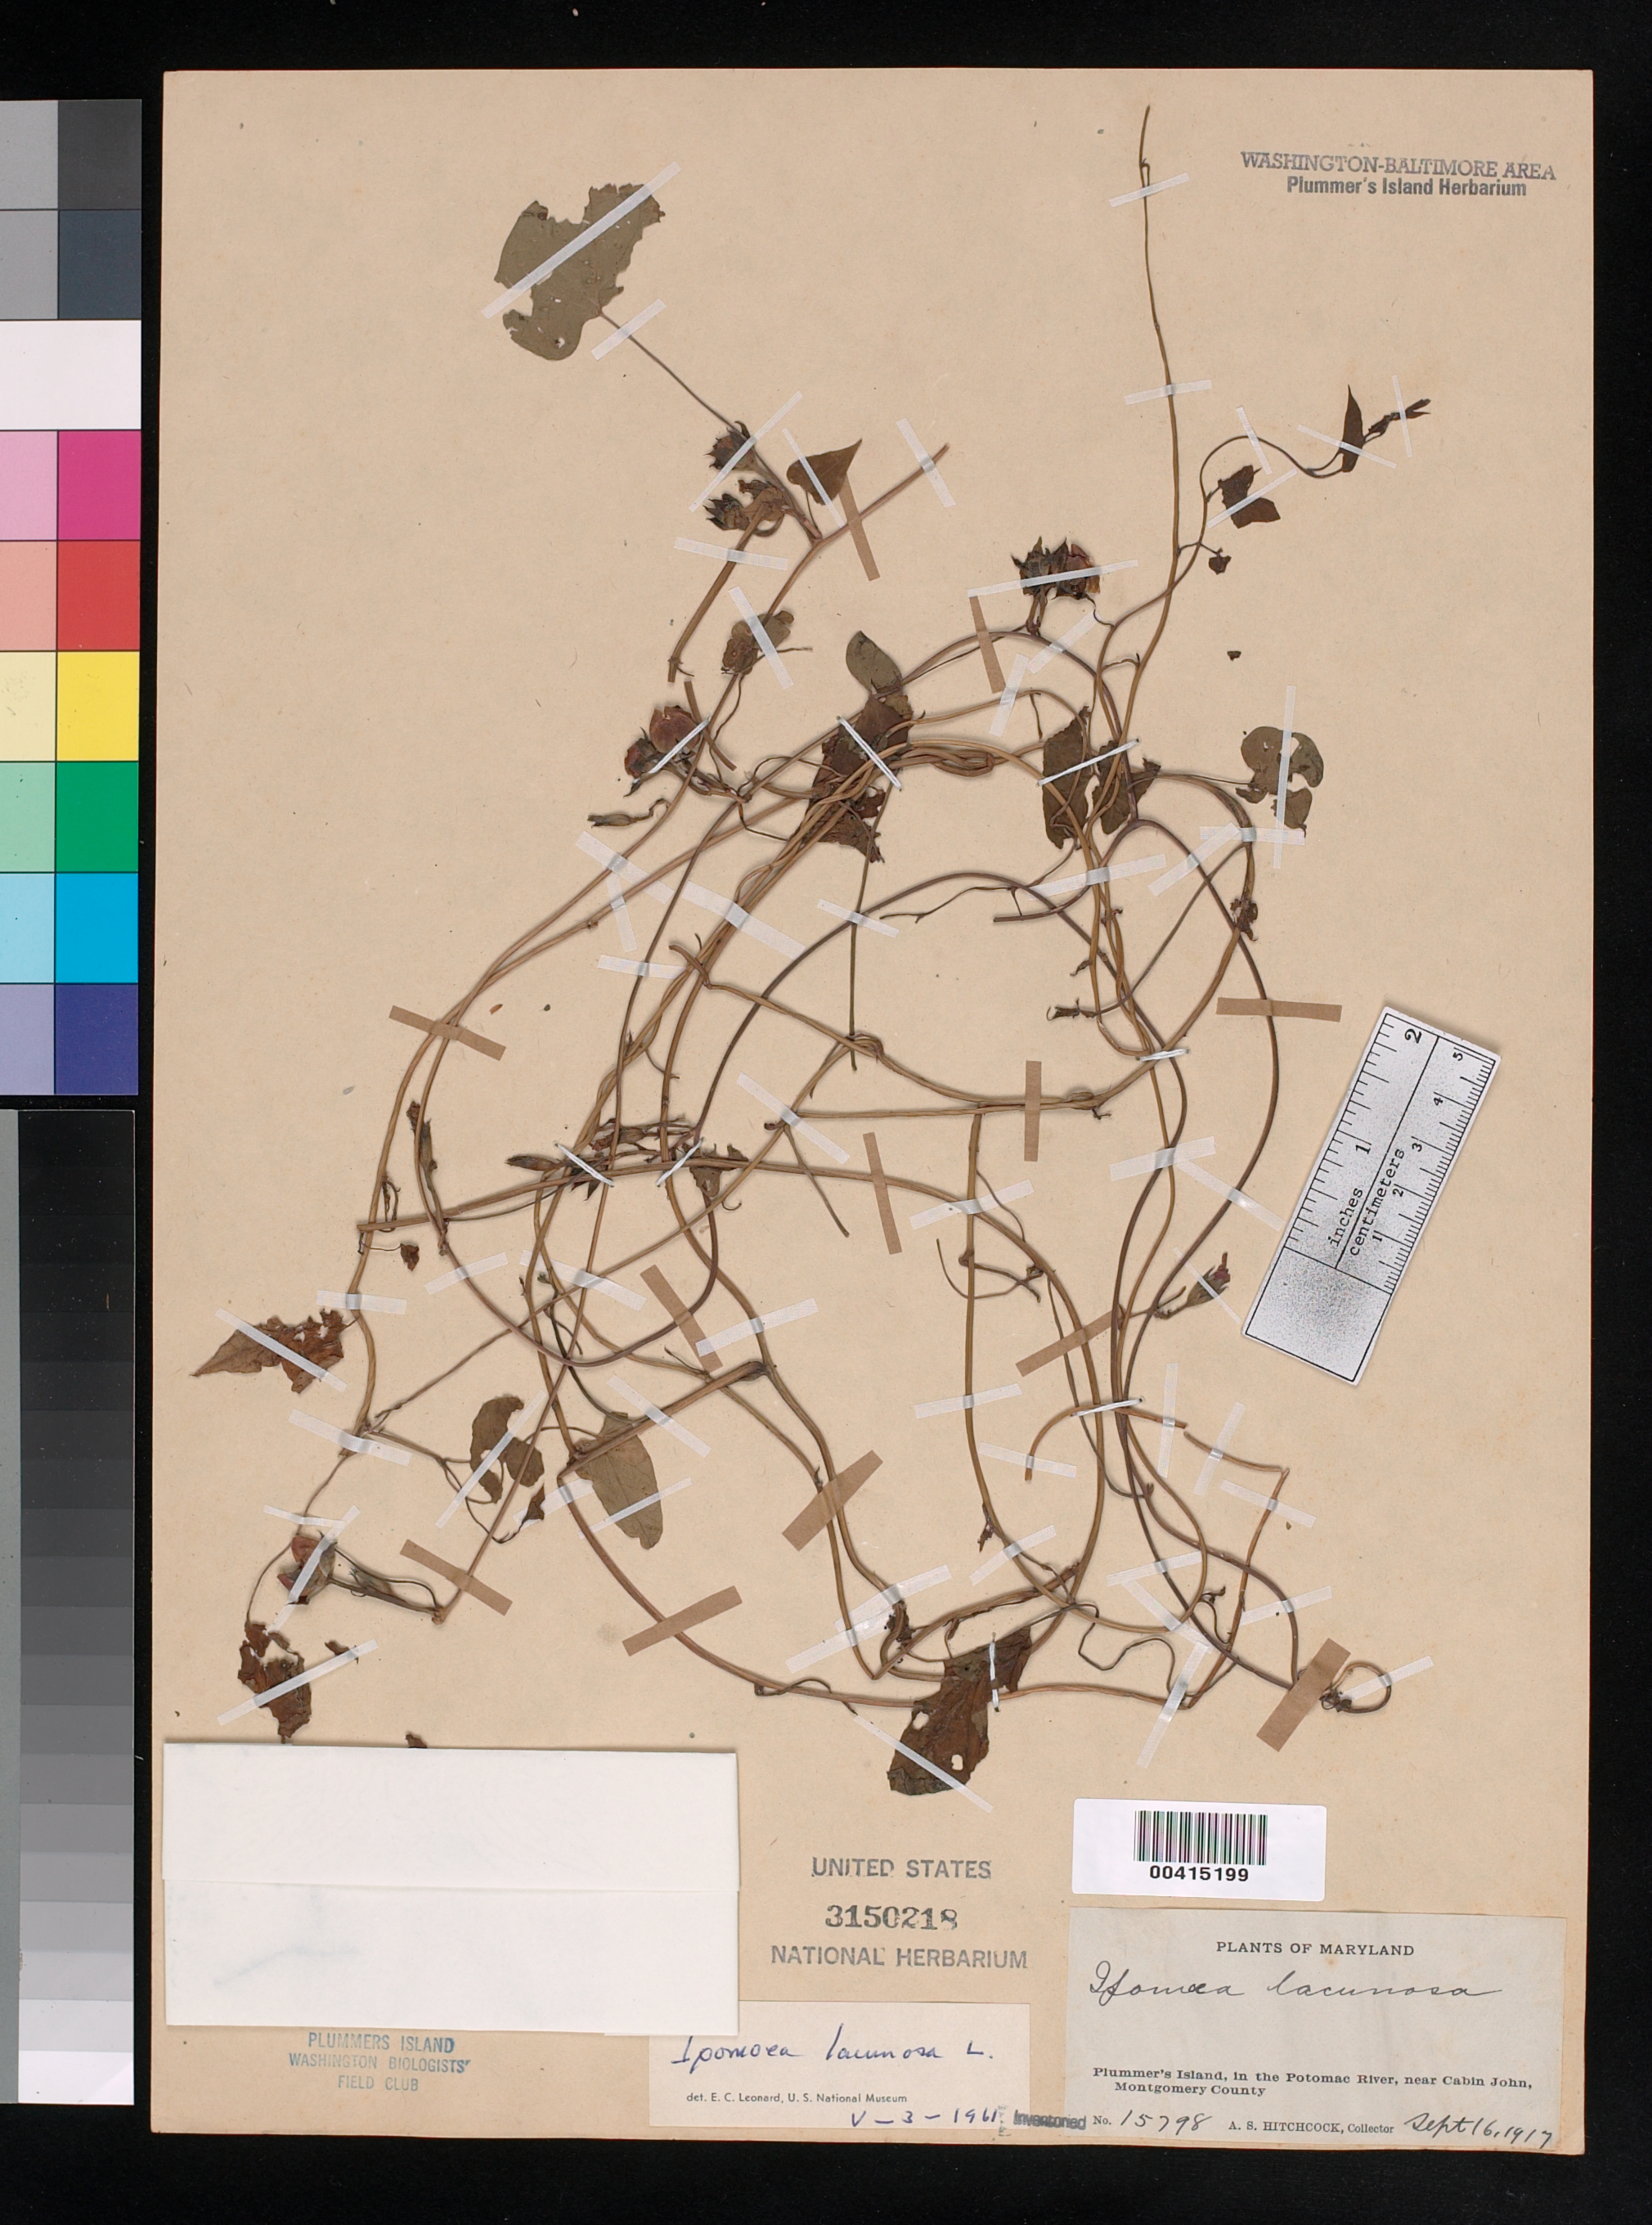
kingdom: Plantae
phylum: Tracheophyta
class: Magnoliopsida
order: Solanales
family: Convolvulaceae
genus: Ipomoea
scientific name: Ipomoea lacunosa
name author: L.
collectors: A. S. Hitchcock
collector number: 15798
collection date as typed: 16 Sep 1917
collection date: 1917-09-16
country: United States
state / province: Maryland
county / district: Montgomery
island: Plummers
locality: Plummer's Island C. & O. Canal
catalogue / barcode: US 3150218